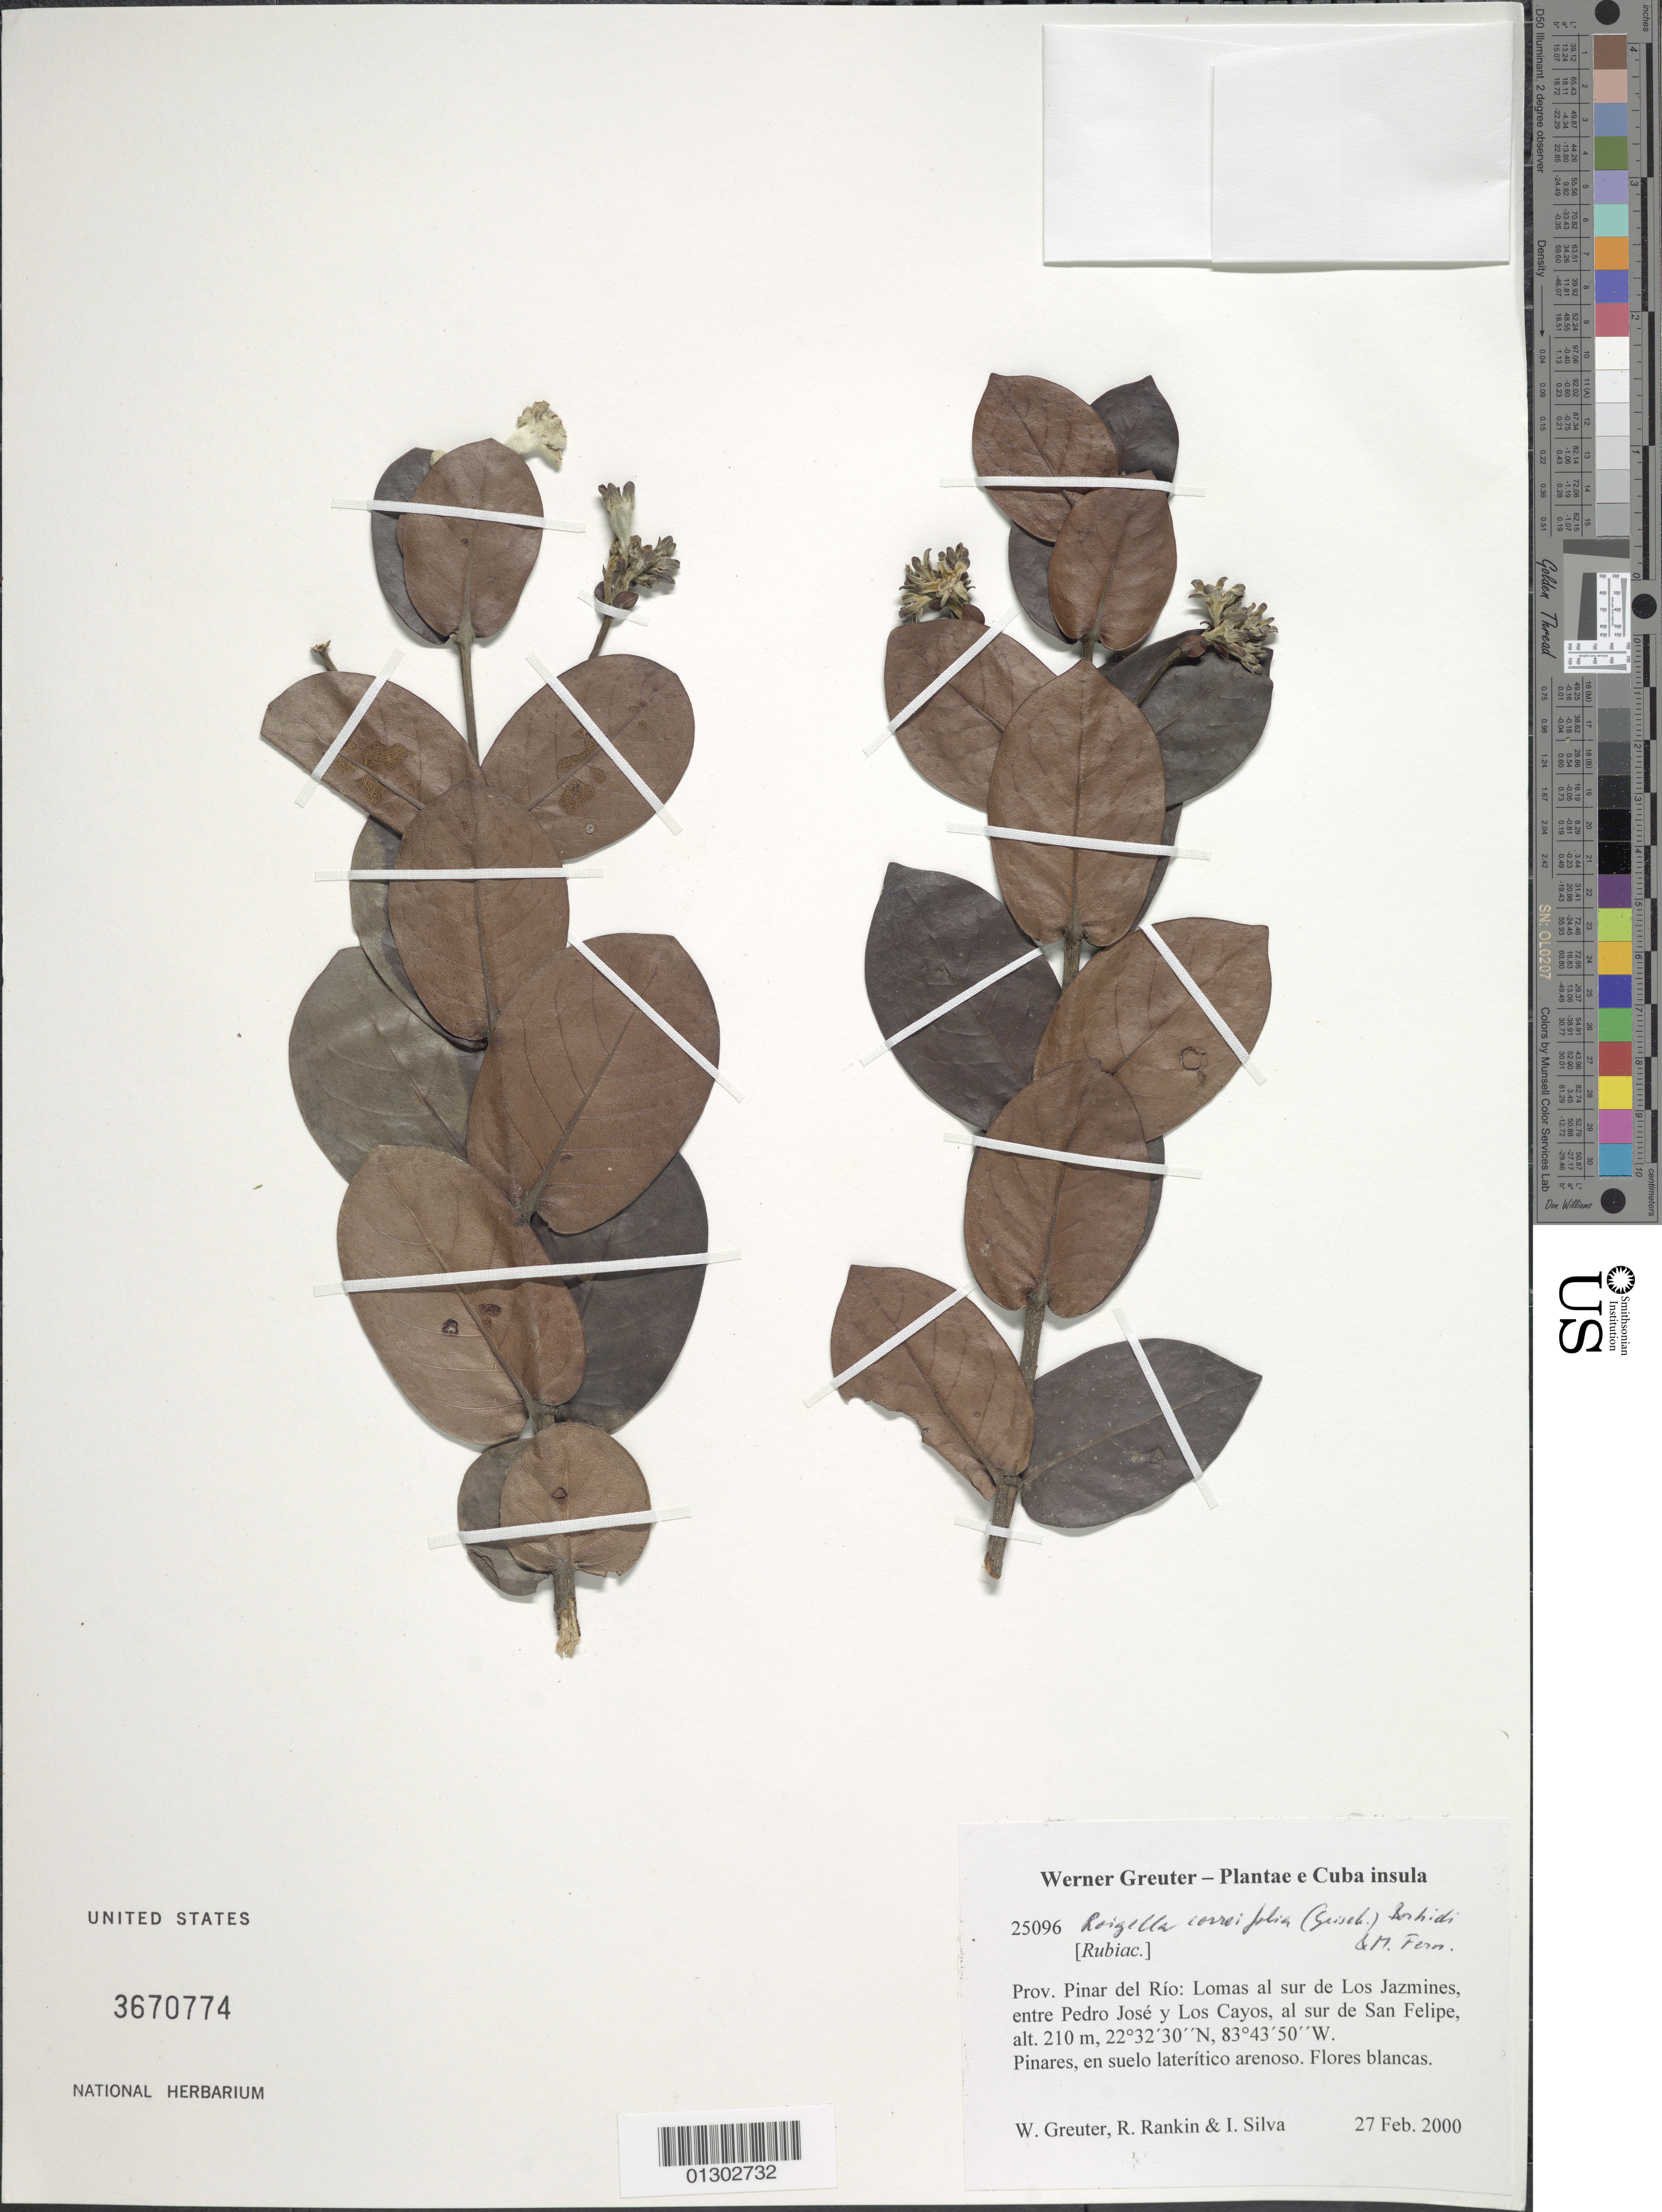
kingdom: Plantae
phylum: Tracheophyta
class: Magnoliopsida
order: Gentianales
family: Rubiaceae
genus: Roigella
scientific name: Roigella correifolia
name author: (Griseb.) Borhidi & Fernández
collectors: W. R. Greuter, R. Rankin Rodriguez & I. Silva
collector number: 25096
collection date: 2000-02-27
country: Cuba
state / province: Pinar del Rio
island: Cuba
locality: Los Jazmines, lomas al sur; entre Pedro José y Los Cayos, al sur de San Felipe.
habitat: Pinares, en suelo laterítico arenoso.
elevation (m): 210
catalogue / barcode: US 3670774